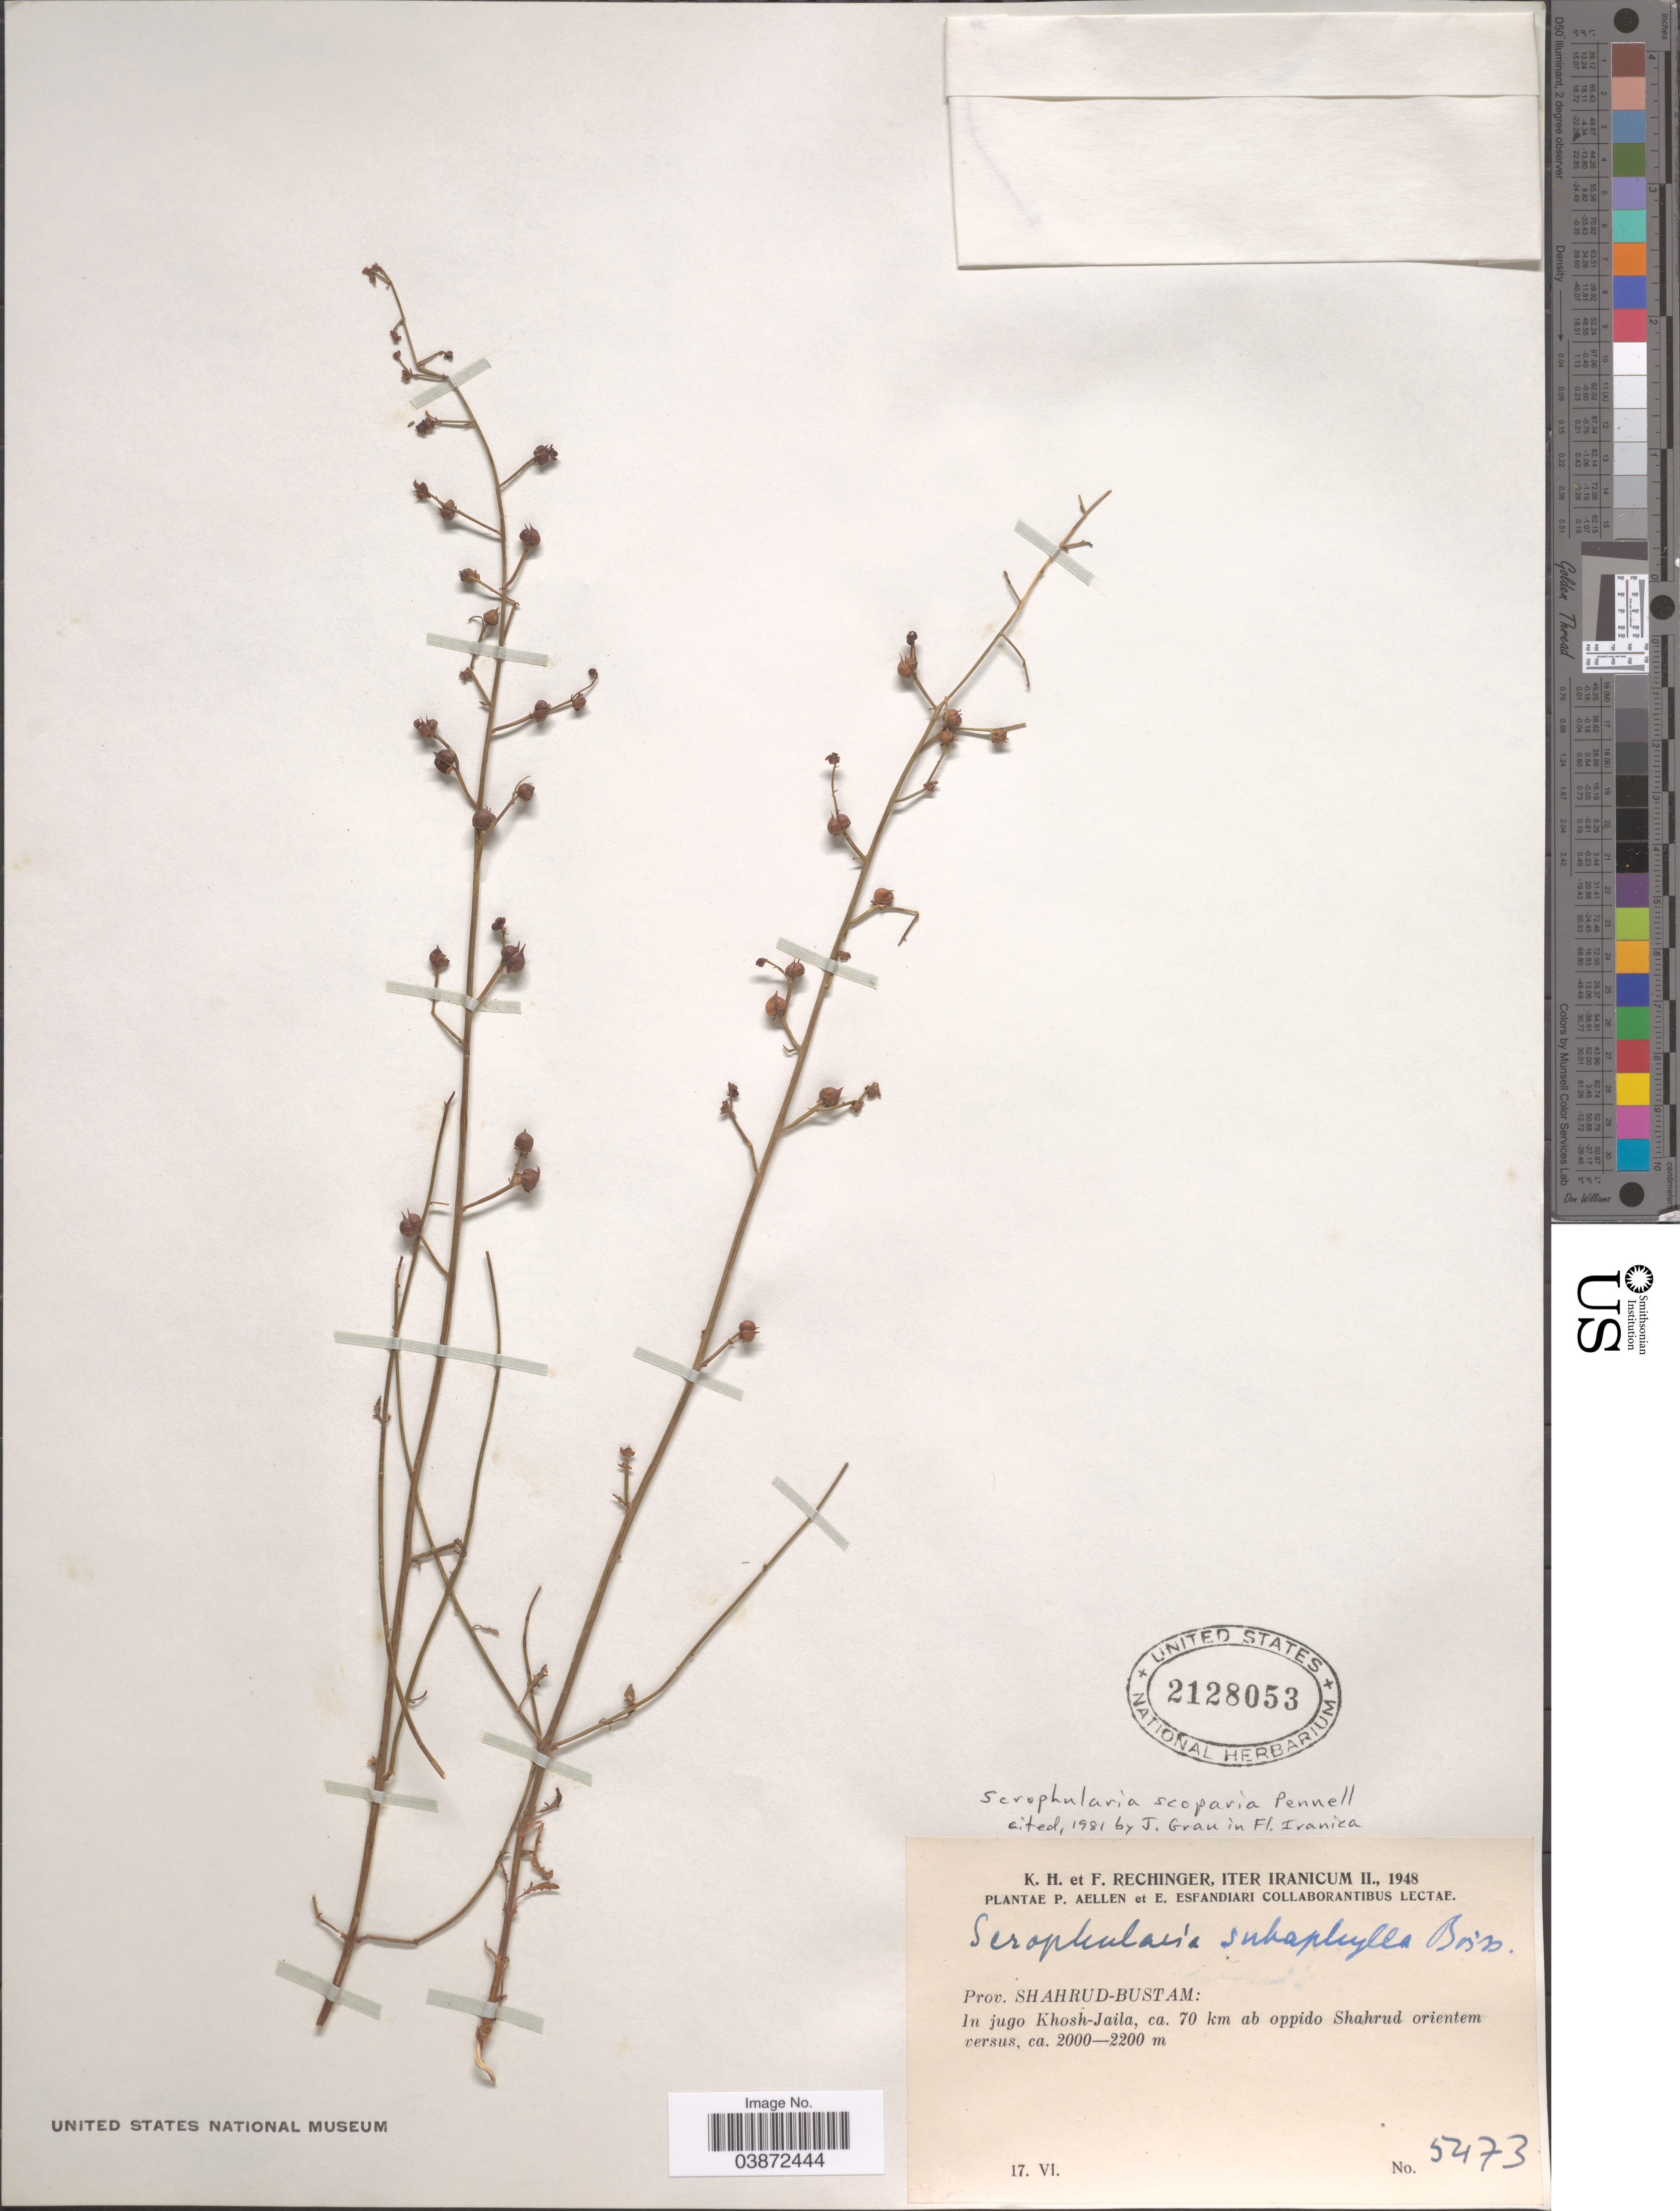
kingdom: Plantae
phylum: Tracheophyta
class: Magnoliopsida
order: Lamiales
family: Scrophulariaceae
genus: Scrophularia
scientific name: Scrophularia scoparia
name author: Pennell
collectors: K. H. Rechinger & F. Rechinger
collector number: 5473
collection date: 1948-06-17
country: Iran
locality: Prov. Shahrud-Bustam: In jugo Khosh-Jaila, ca. 70 km ab oppido Shahrud orientuem versus.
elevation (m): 2000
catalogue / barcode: US 2128053